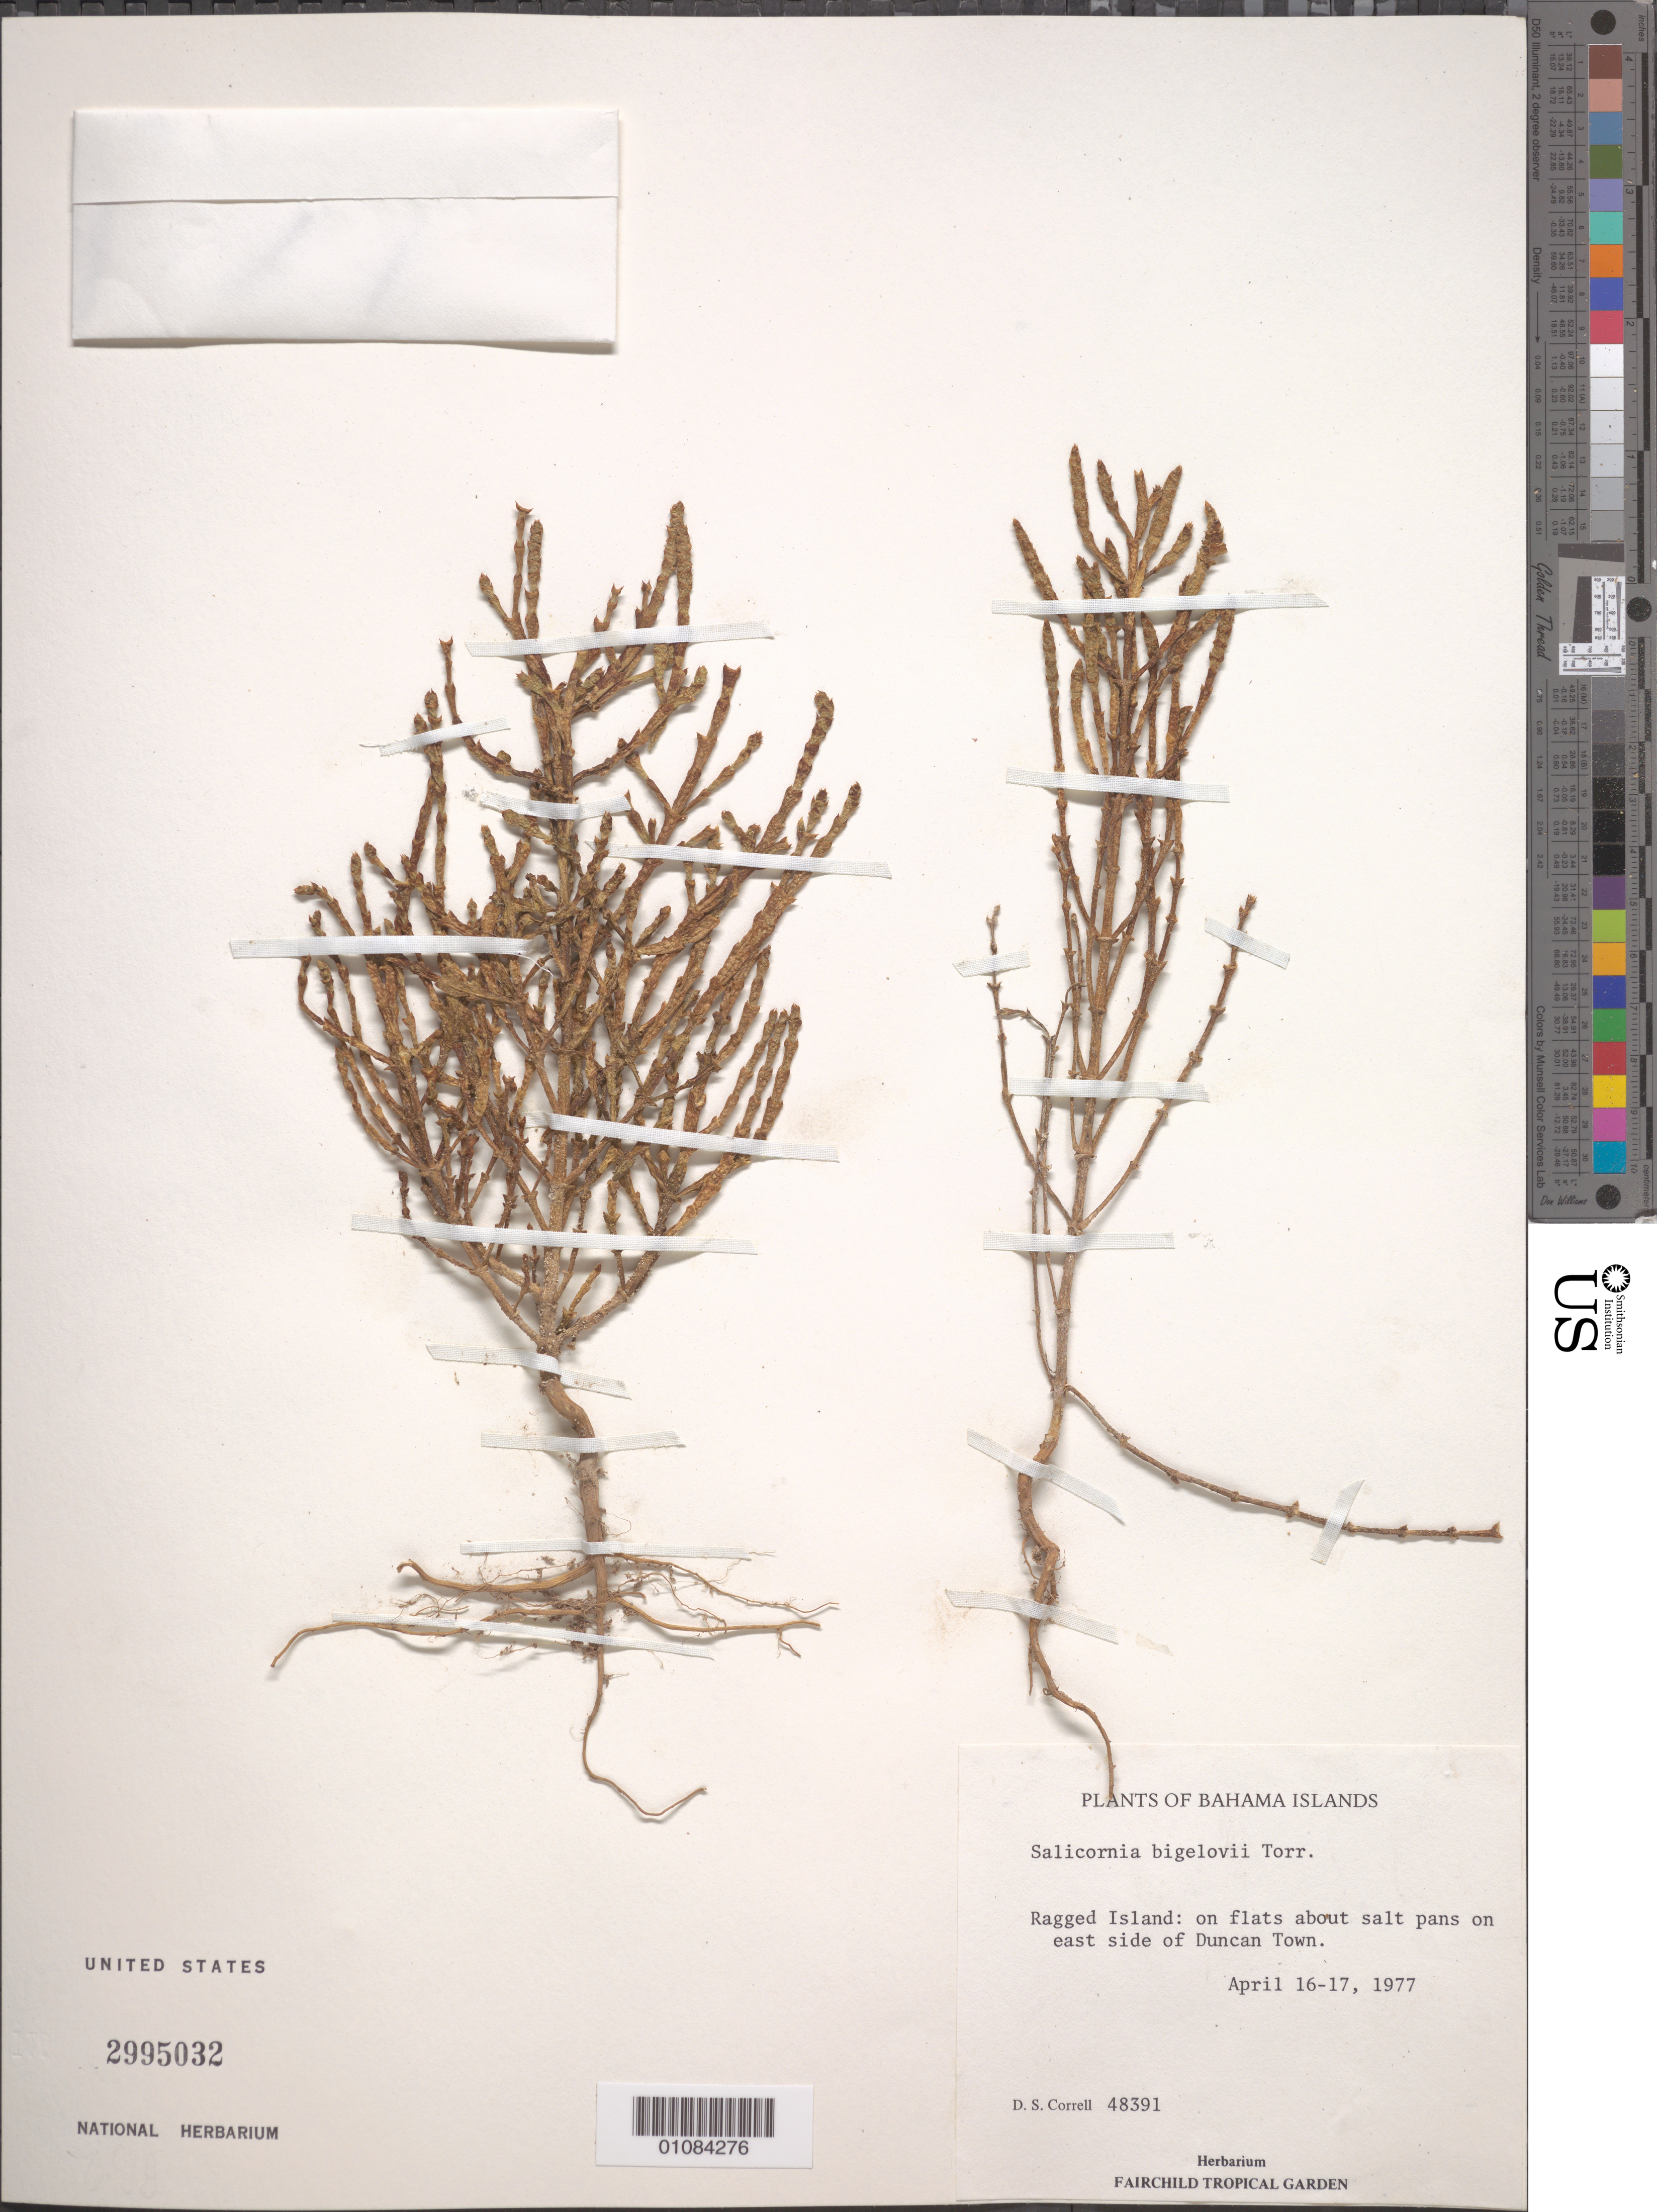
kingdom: Plantae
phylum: Tracheophyta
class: Magnoliopsida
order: Caryophyllales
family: Amaranthaceae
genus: Salicornia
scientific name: Salicornia bigelovii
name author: Torr.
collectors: D. S. Correll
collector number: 48391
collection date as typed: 16 Apr 1977 to 17 Apr 1977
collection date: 1977-04-16/1977-04-17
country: Bahamas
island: Ragged I.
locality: Ragged Island: on flats about salt pans on east side Duncan Town.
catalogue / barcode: US 2995032